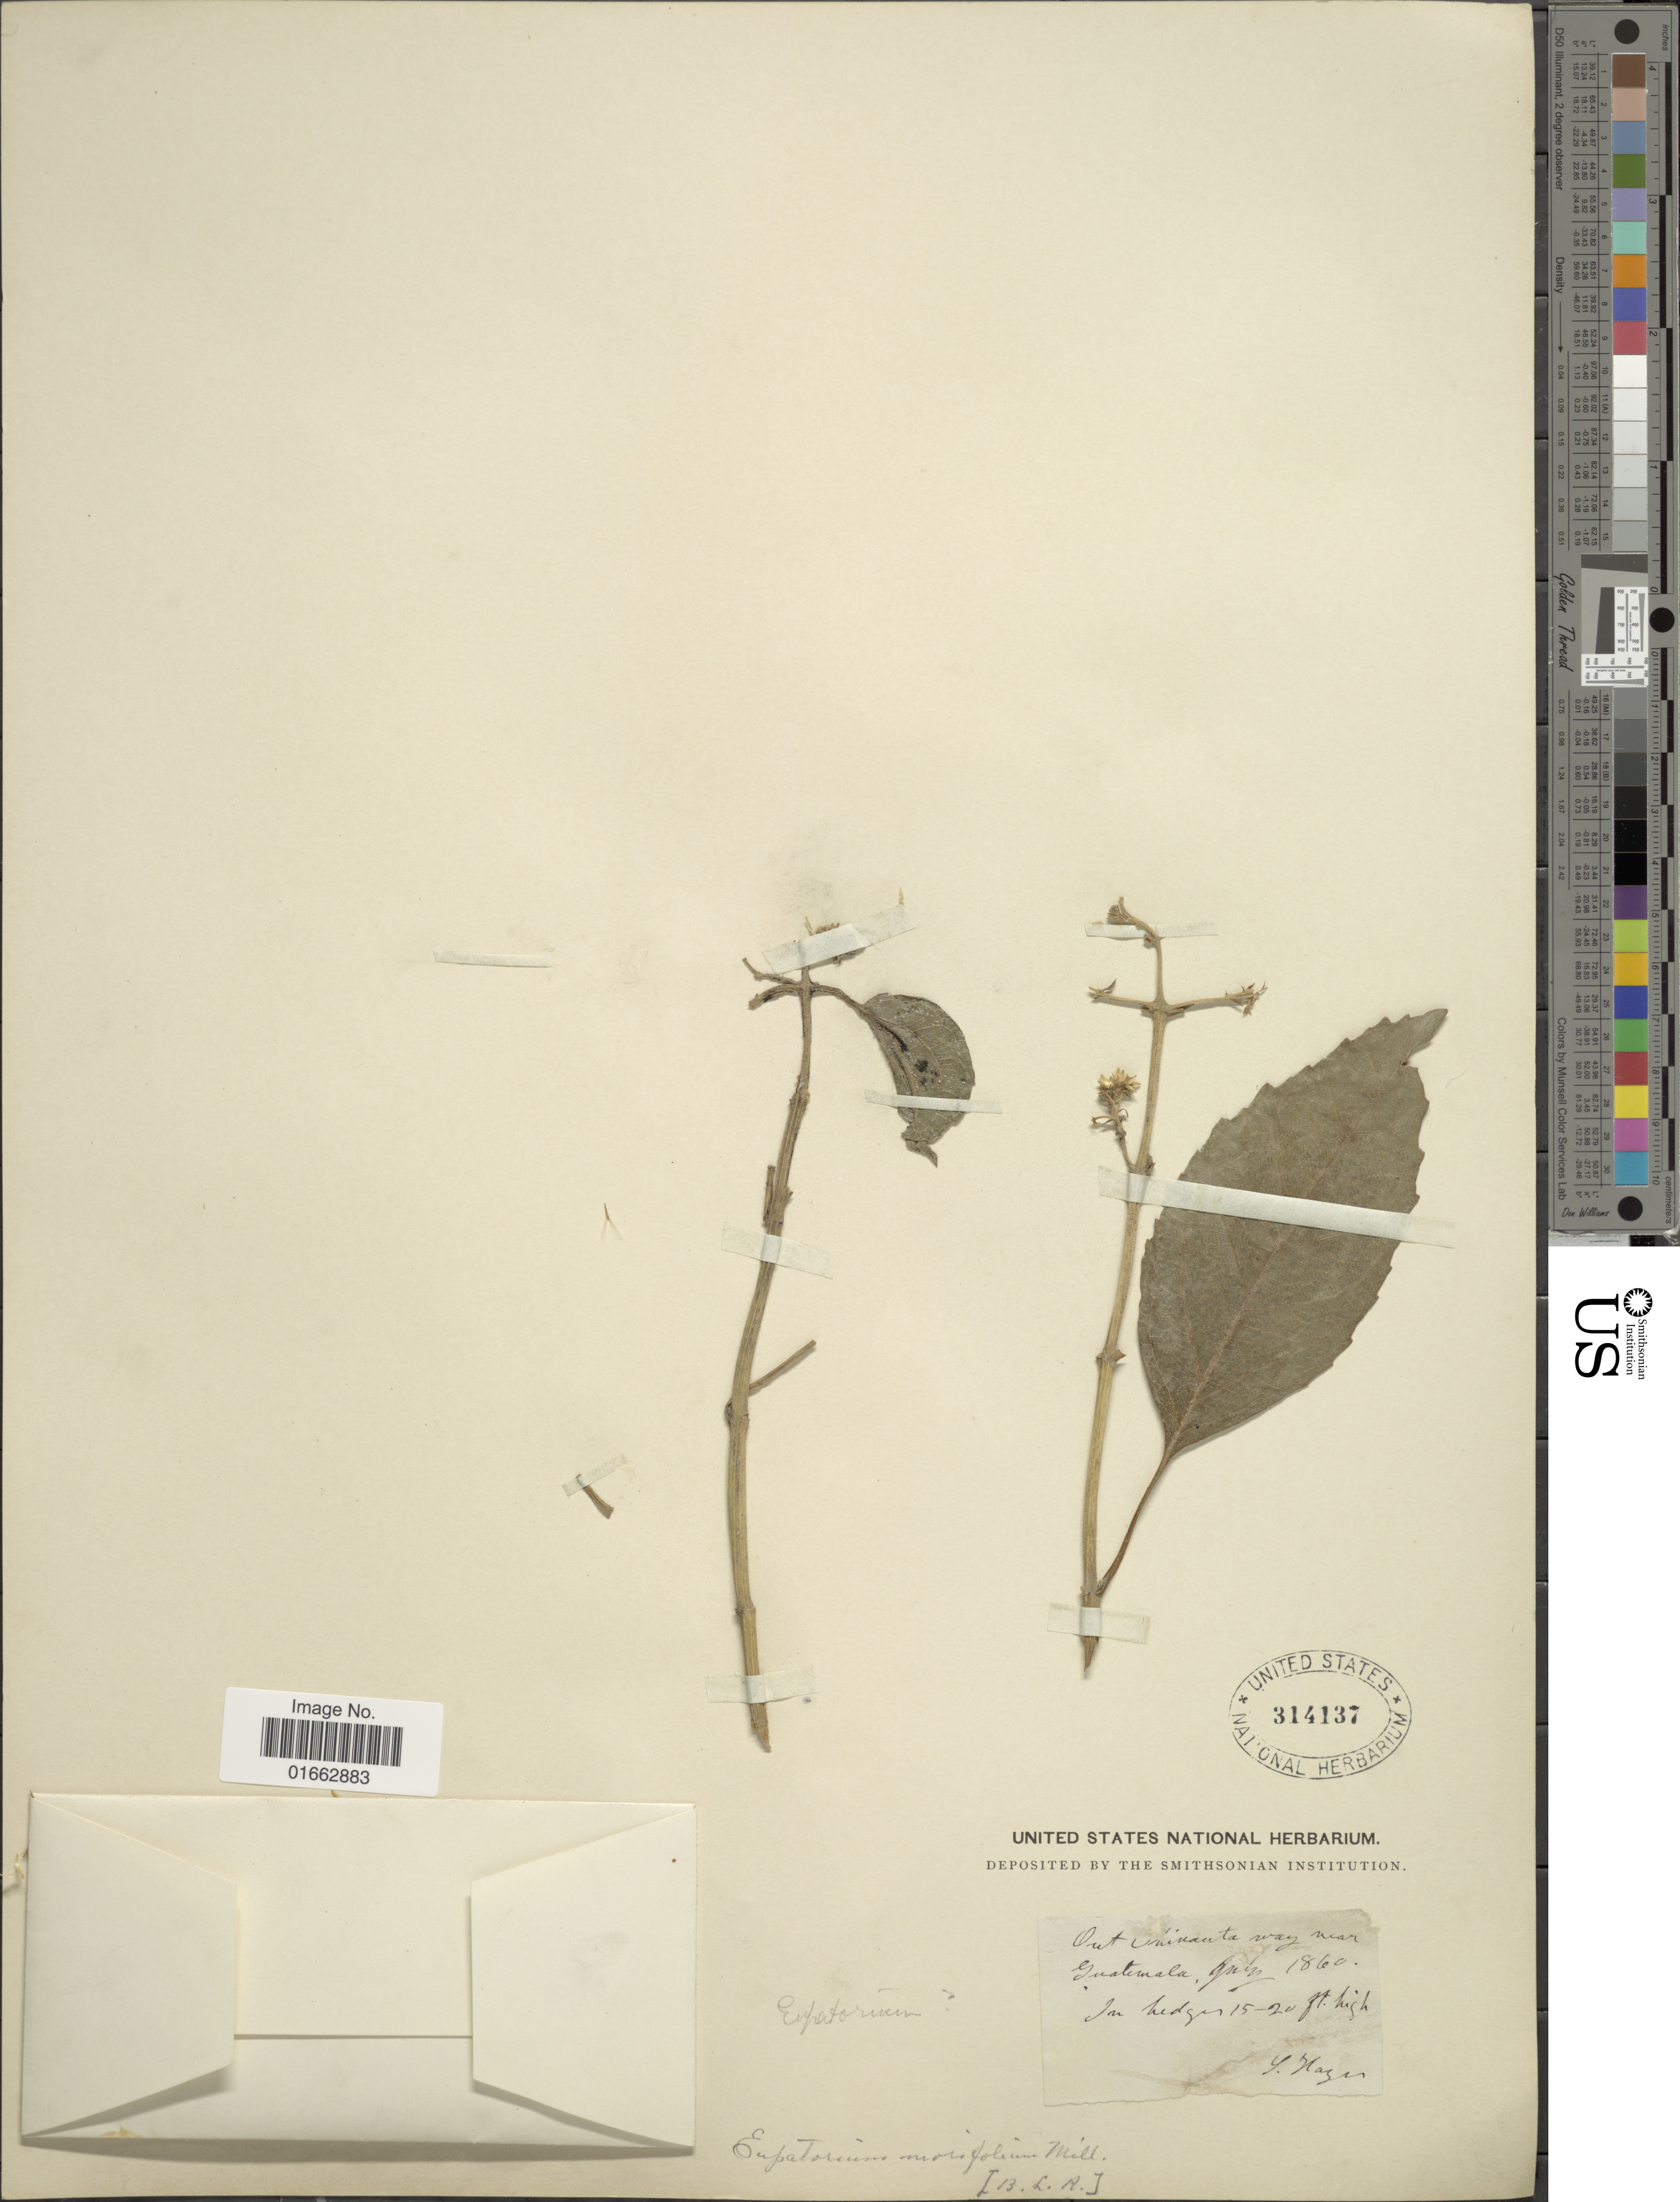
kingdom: Plantae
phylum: Tracheophyta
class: Magnoliopsida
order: Asterales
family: Asteraceae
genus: Critonia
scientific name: Critonia morifolia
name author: (Mill.) R.M. King & H. Rob.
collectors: G. Hayes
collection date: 1860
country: Guatemala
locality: Out Chiantla way near Guatemala, Quíz.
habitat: In hedges.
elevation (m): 5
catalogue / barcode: US 314137